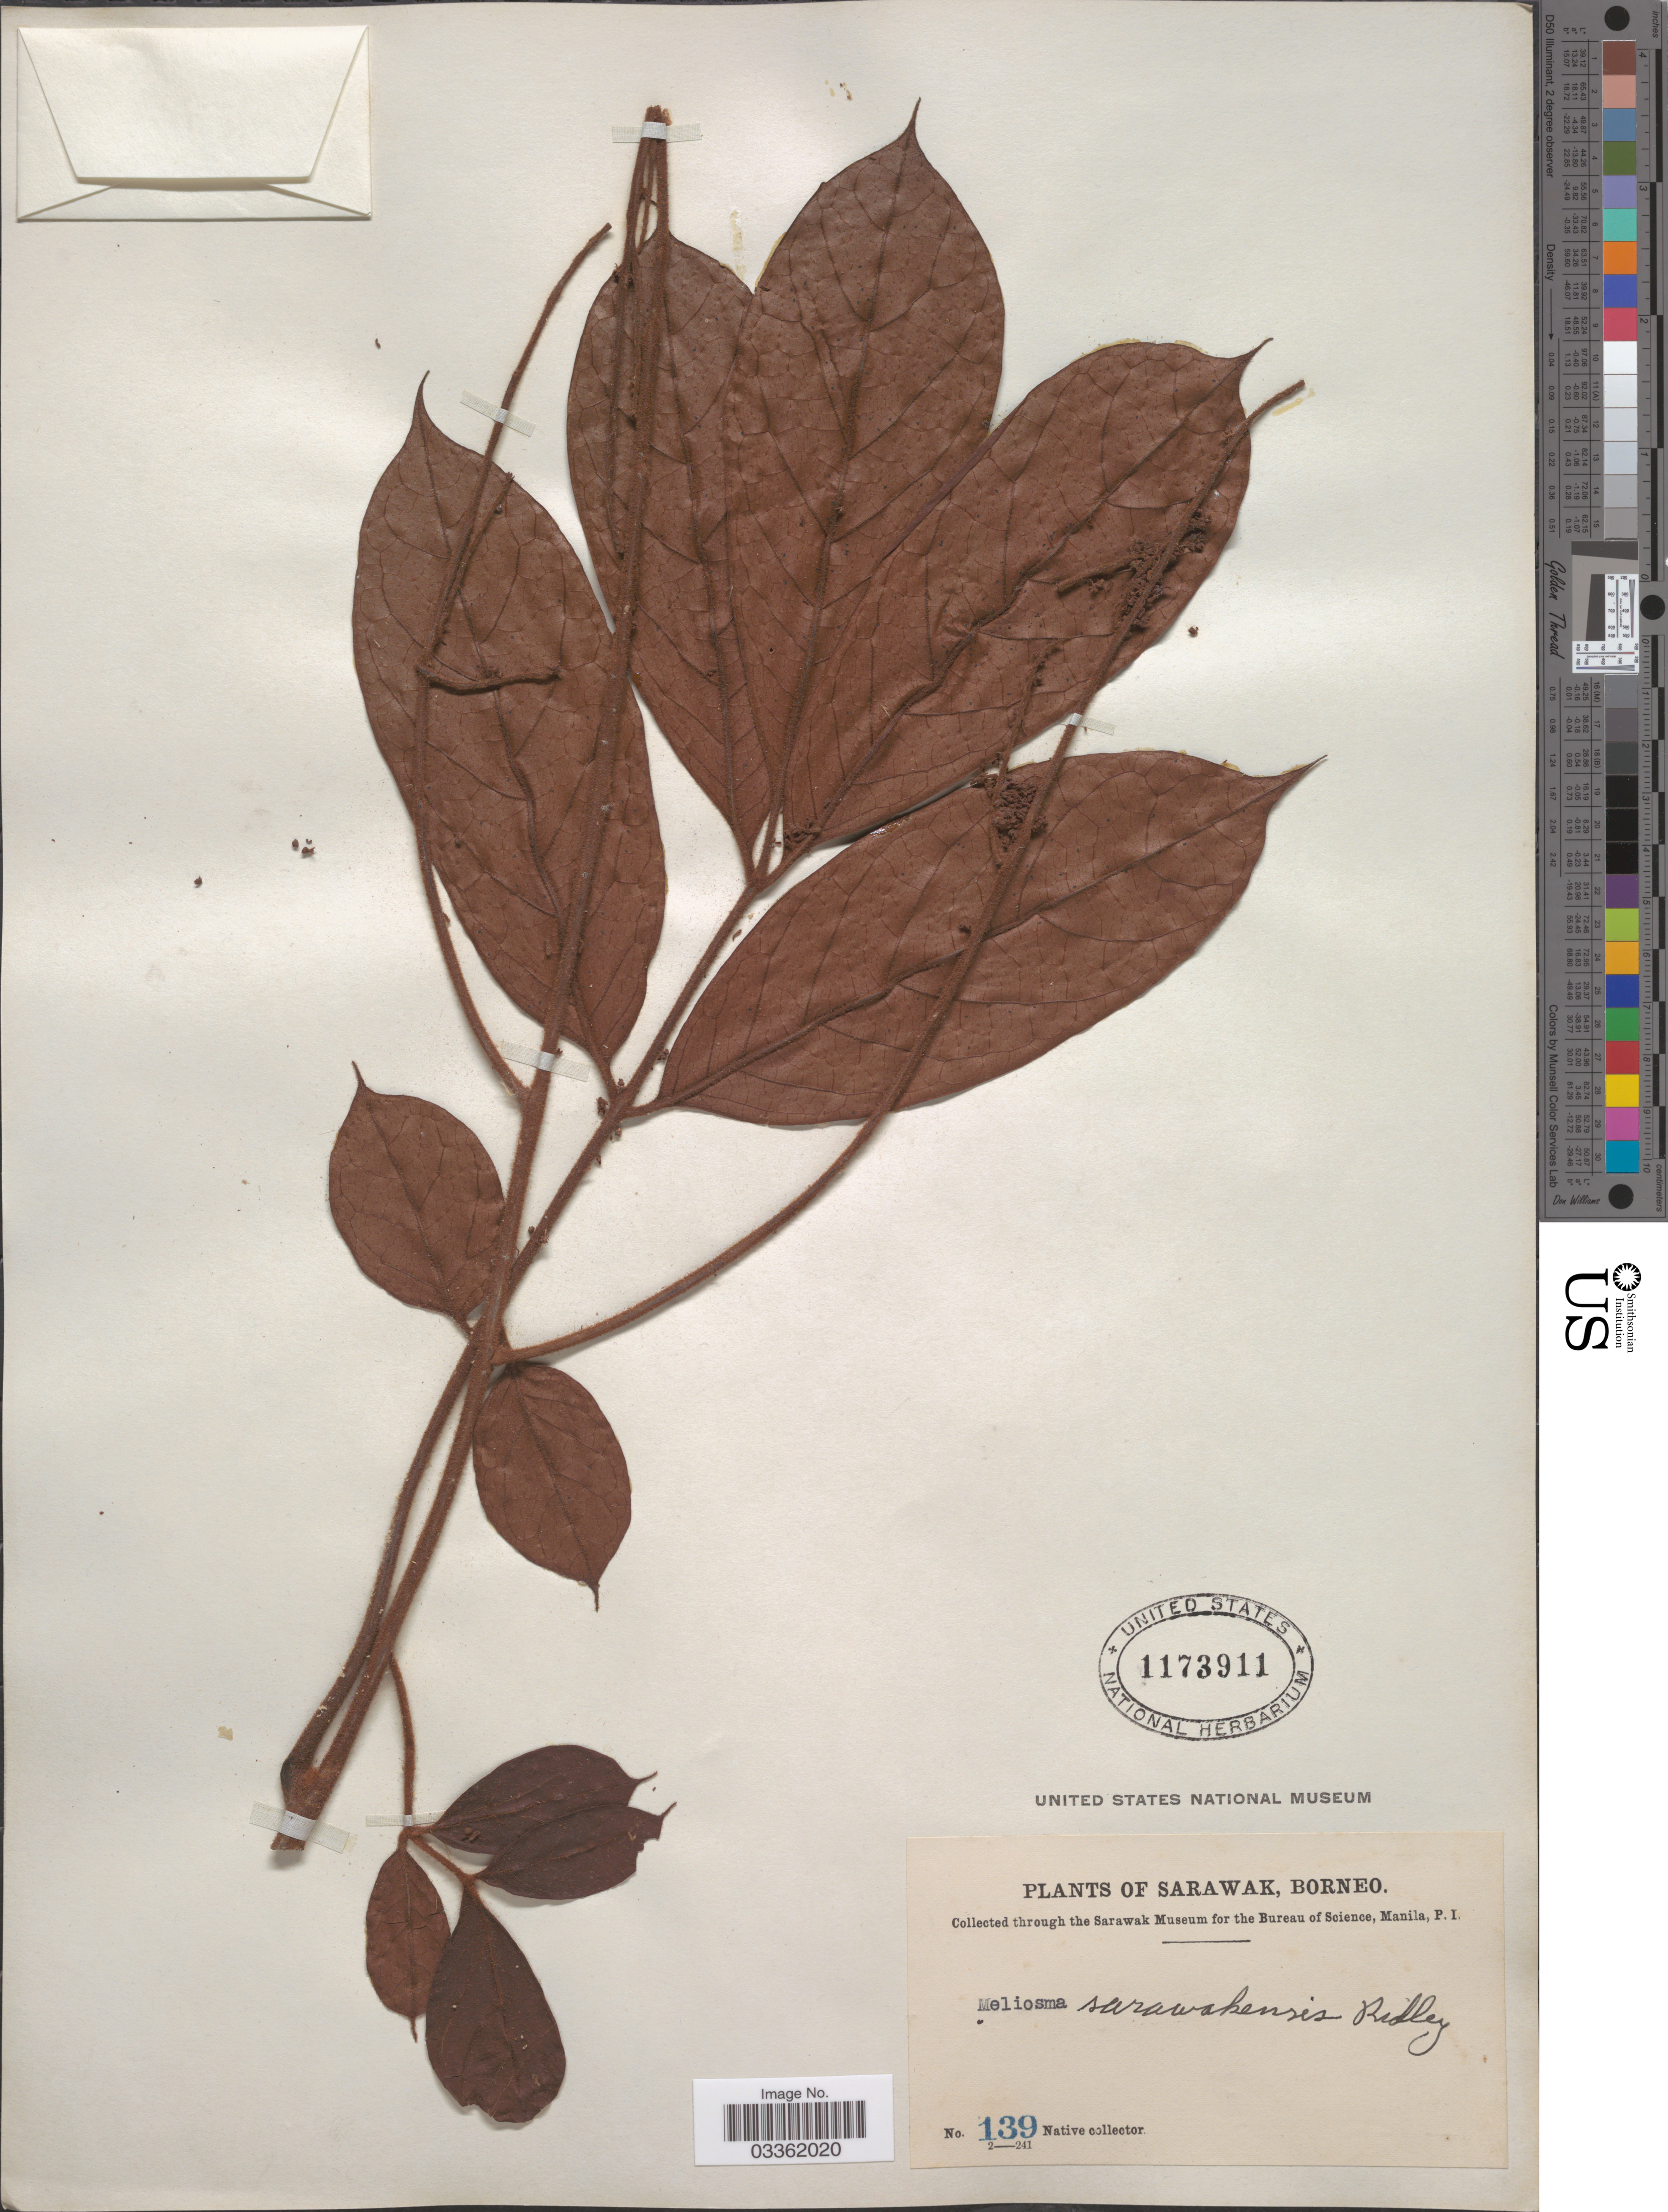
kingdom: Plantae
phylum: Tracheophyta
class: Magnoliopsida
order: Proteales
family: Sabiaceae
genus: Meliosma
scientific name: Meliosma sarawakensis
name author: Ridl.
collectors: Native collector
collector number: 139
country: Malaysia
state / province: Sarawak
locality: Borneo.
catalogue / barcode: US 1173911